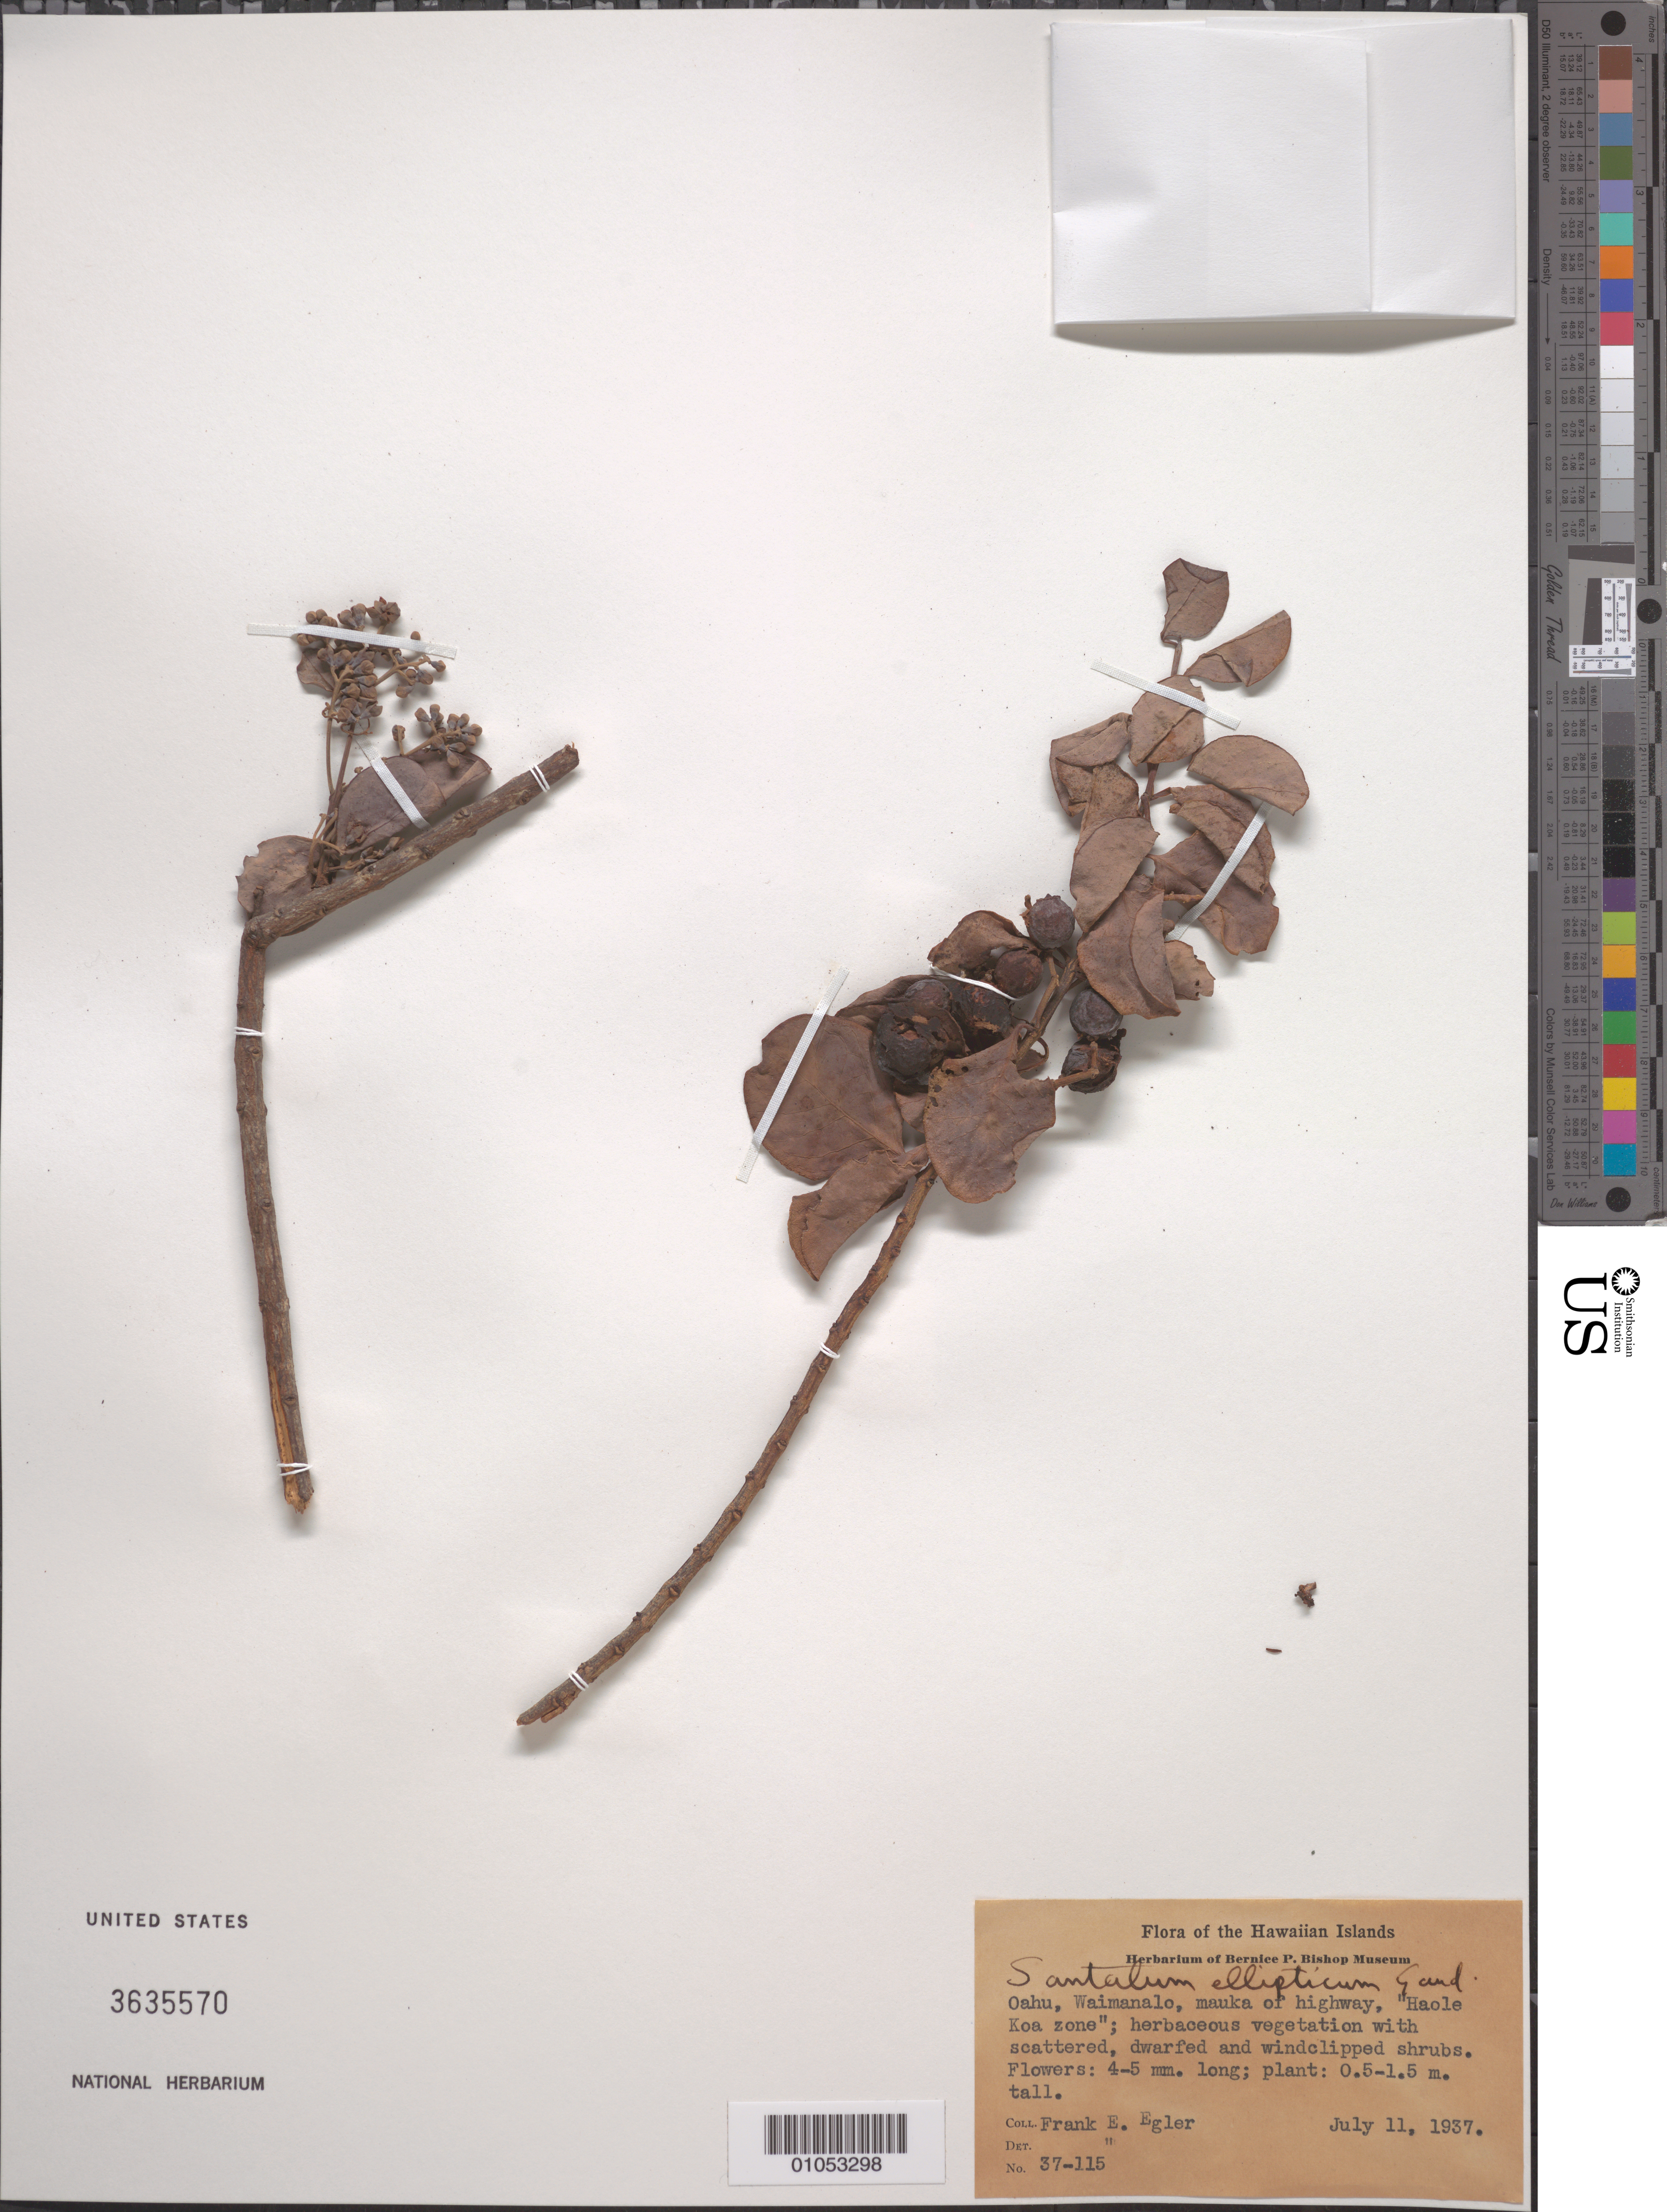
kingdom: Plantae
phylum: Tracheophyta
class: Magnoliopsida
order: Santalales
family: Santalaceae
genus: Santalum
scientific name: Santalum ellipticum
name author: Gaudich.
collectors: F. Egler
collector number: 37-115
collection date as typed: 11 Jul 1937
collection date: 1937-07-11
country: United States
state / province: Hawaii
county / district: Honolulu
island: Oahu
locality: Waimanalo, mauka of highway, "Haole Koa zone".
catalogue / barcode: US 3635570